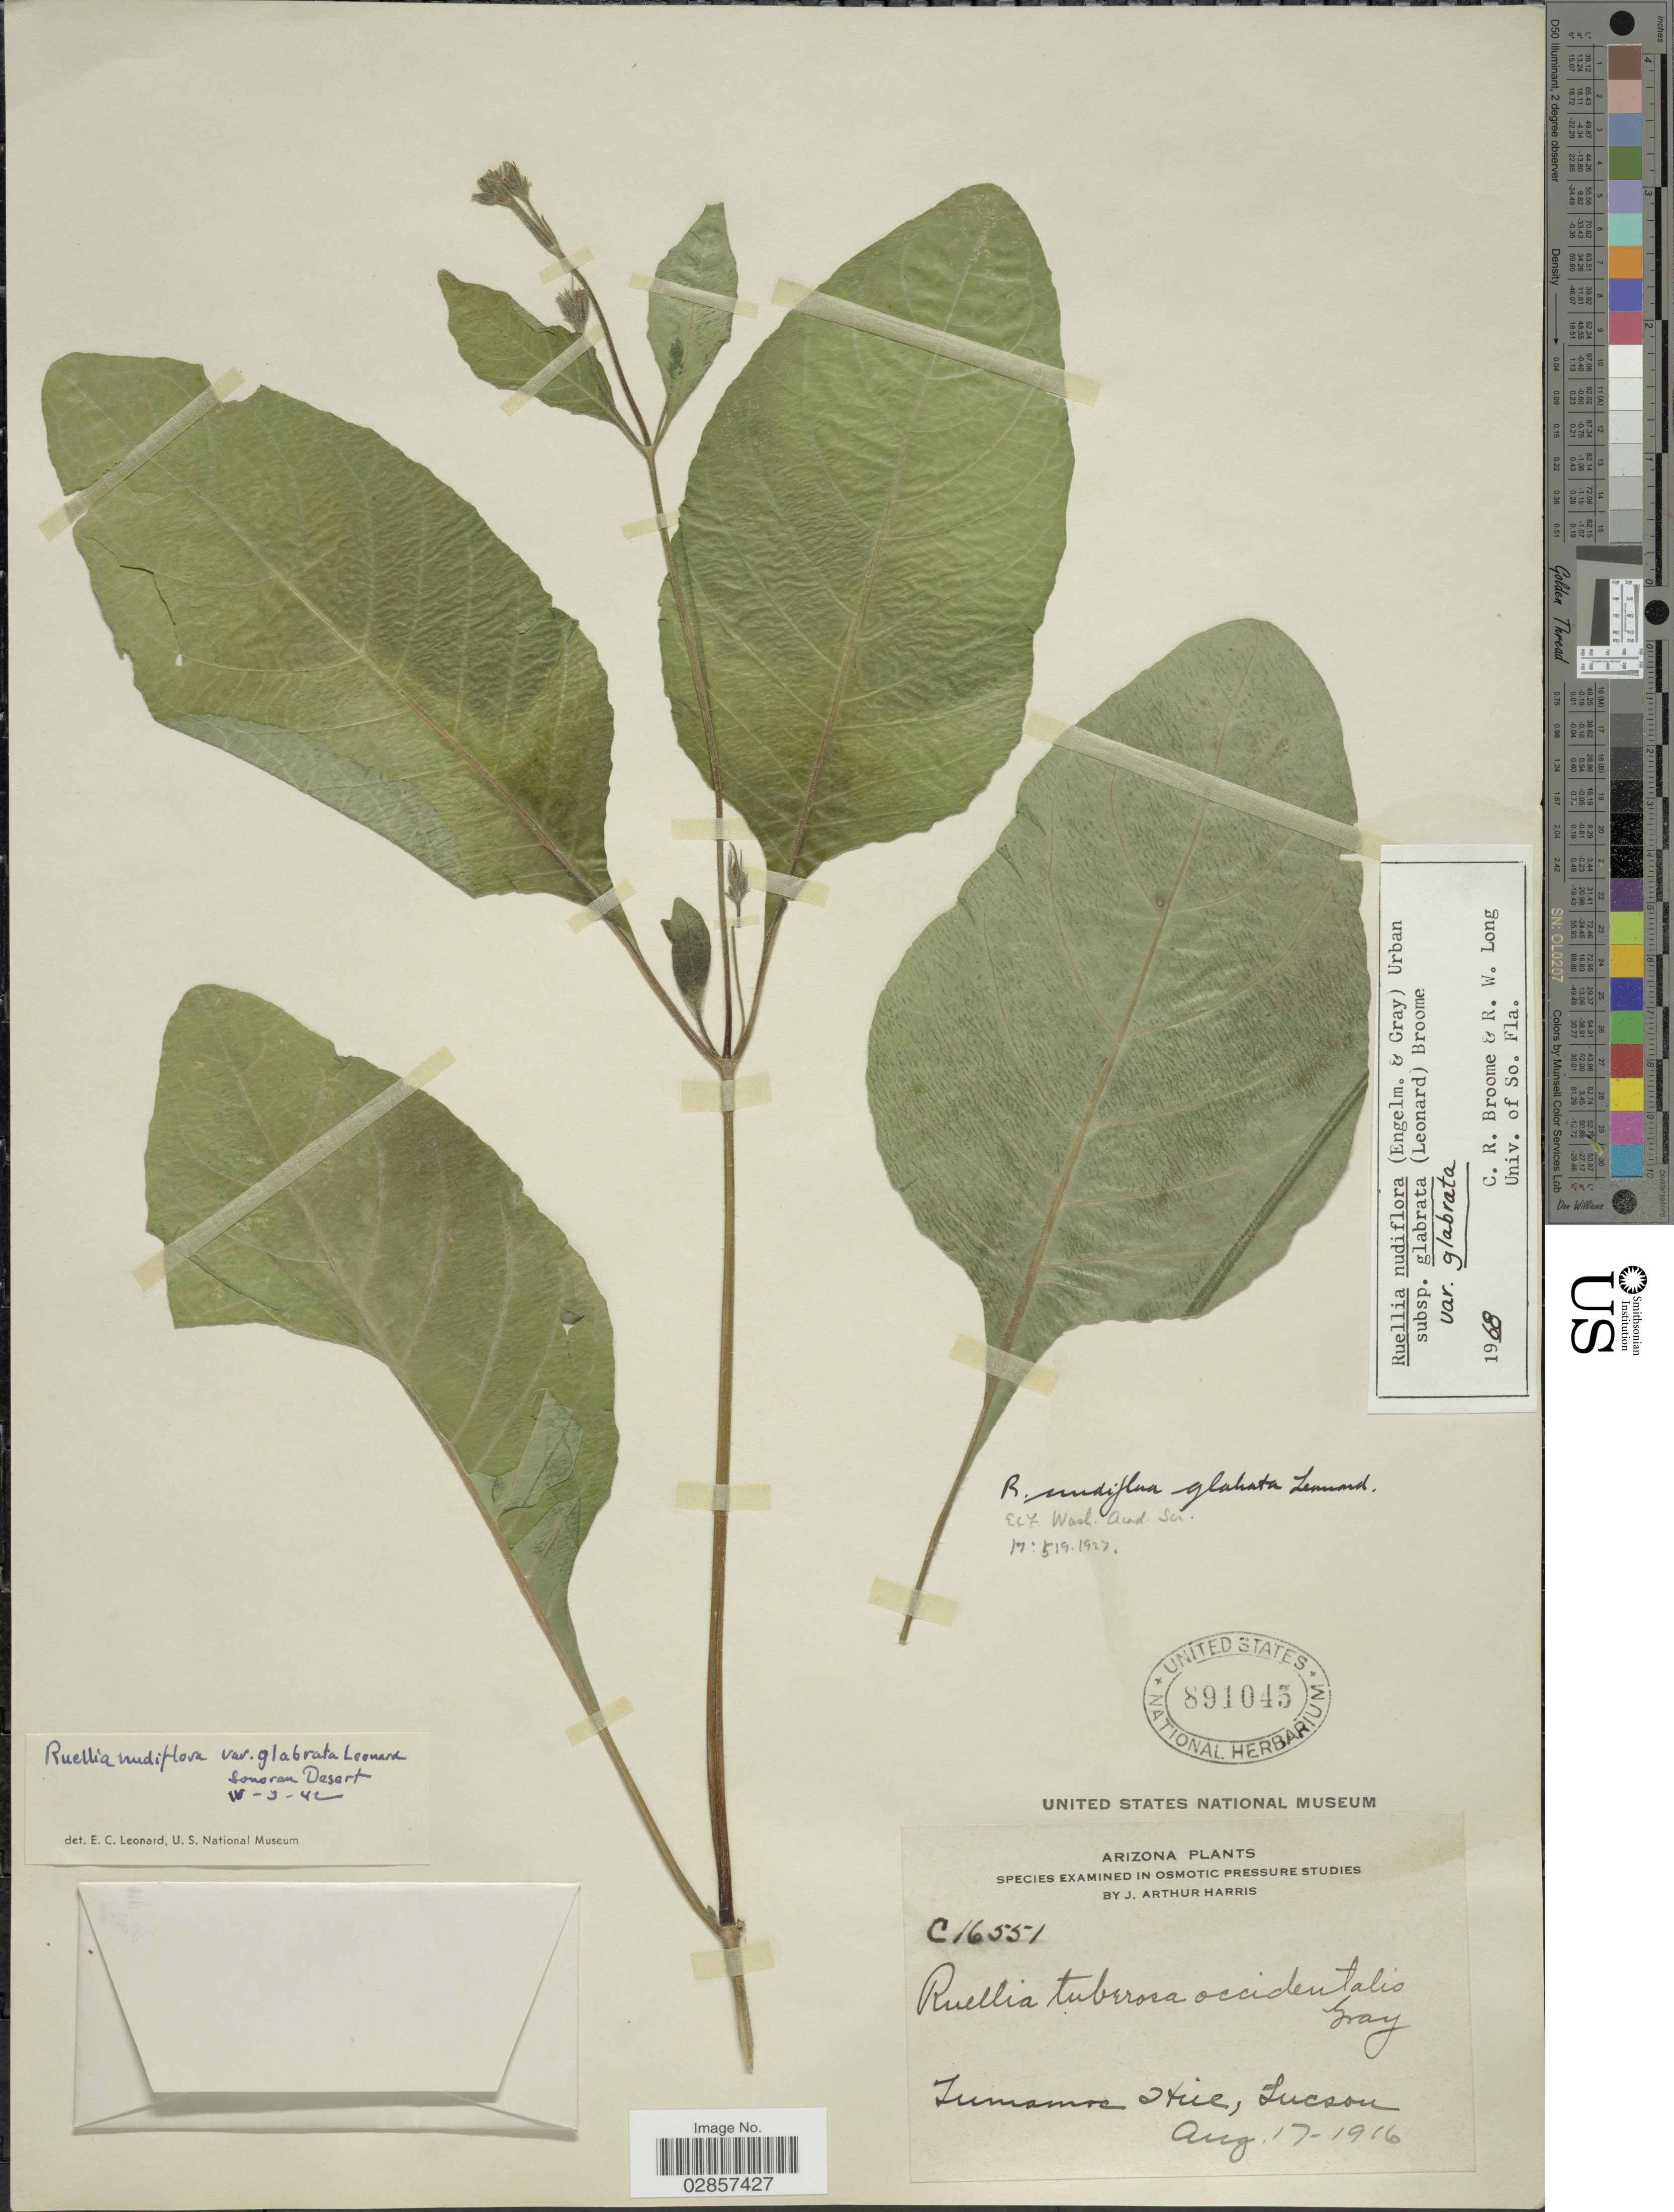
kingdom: Plantae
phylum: Tracheophyta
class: Magnoliopsida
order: Lamiales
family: Acanthaceae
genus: Ruellia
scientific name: Ruellia nudiflora var. glabrata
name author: Leonard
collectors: A. Harris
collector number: C16551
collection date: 1916-08-17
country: United States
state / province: Arizona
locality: Tumamoc Hill, Tucson.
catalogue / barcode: US 891045